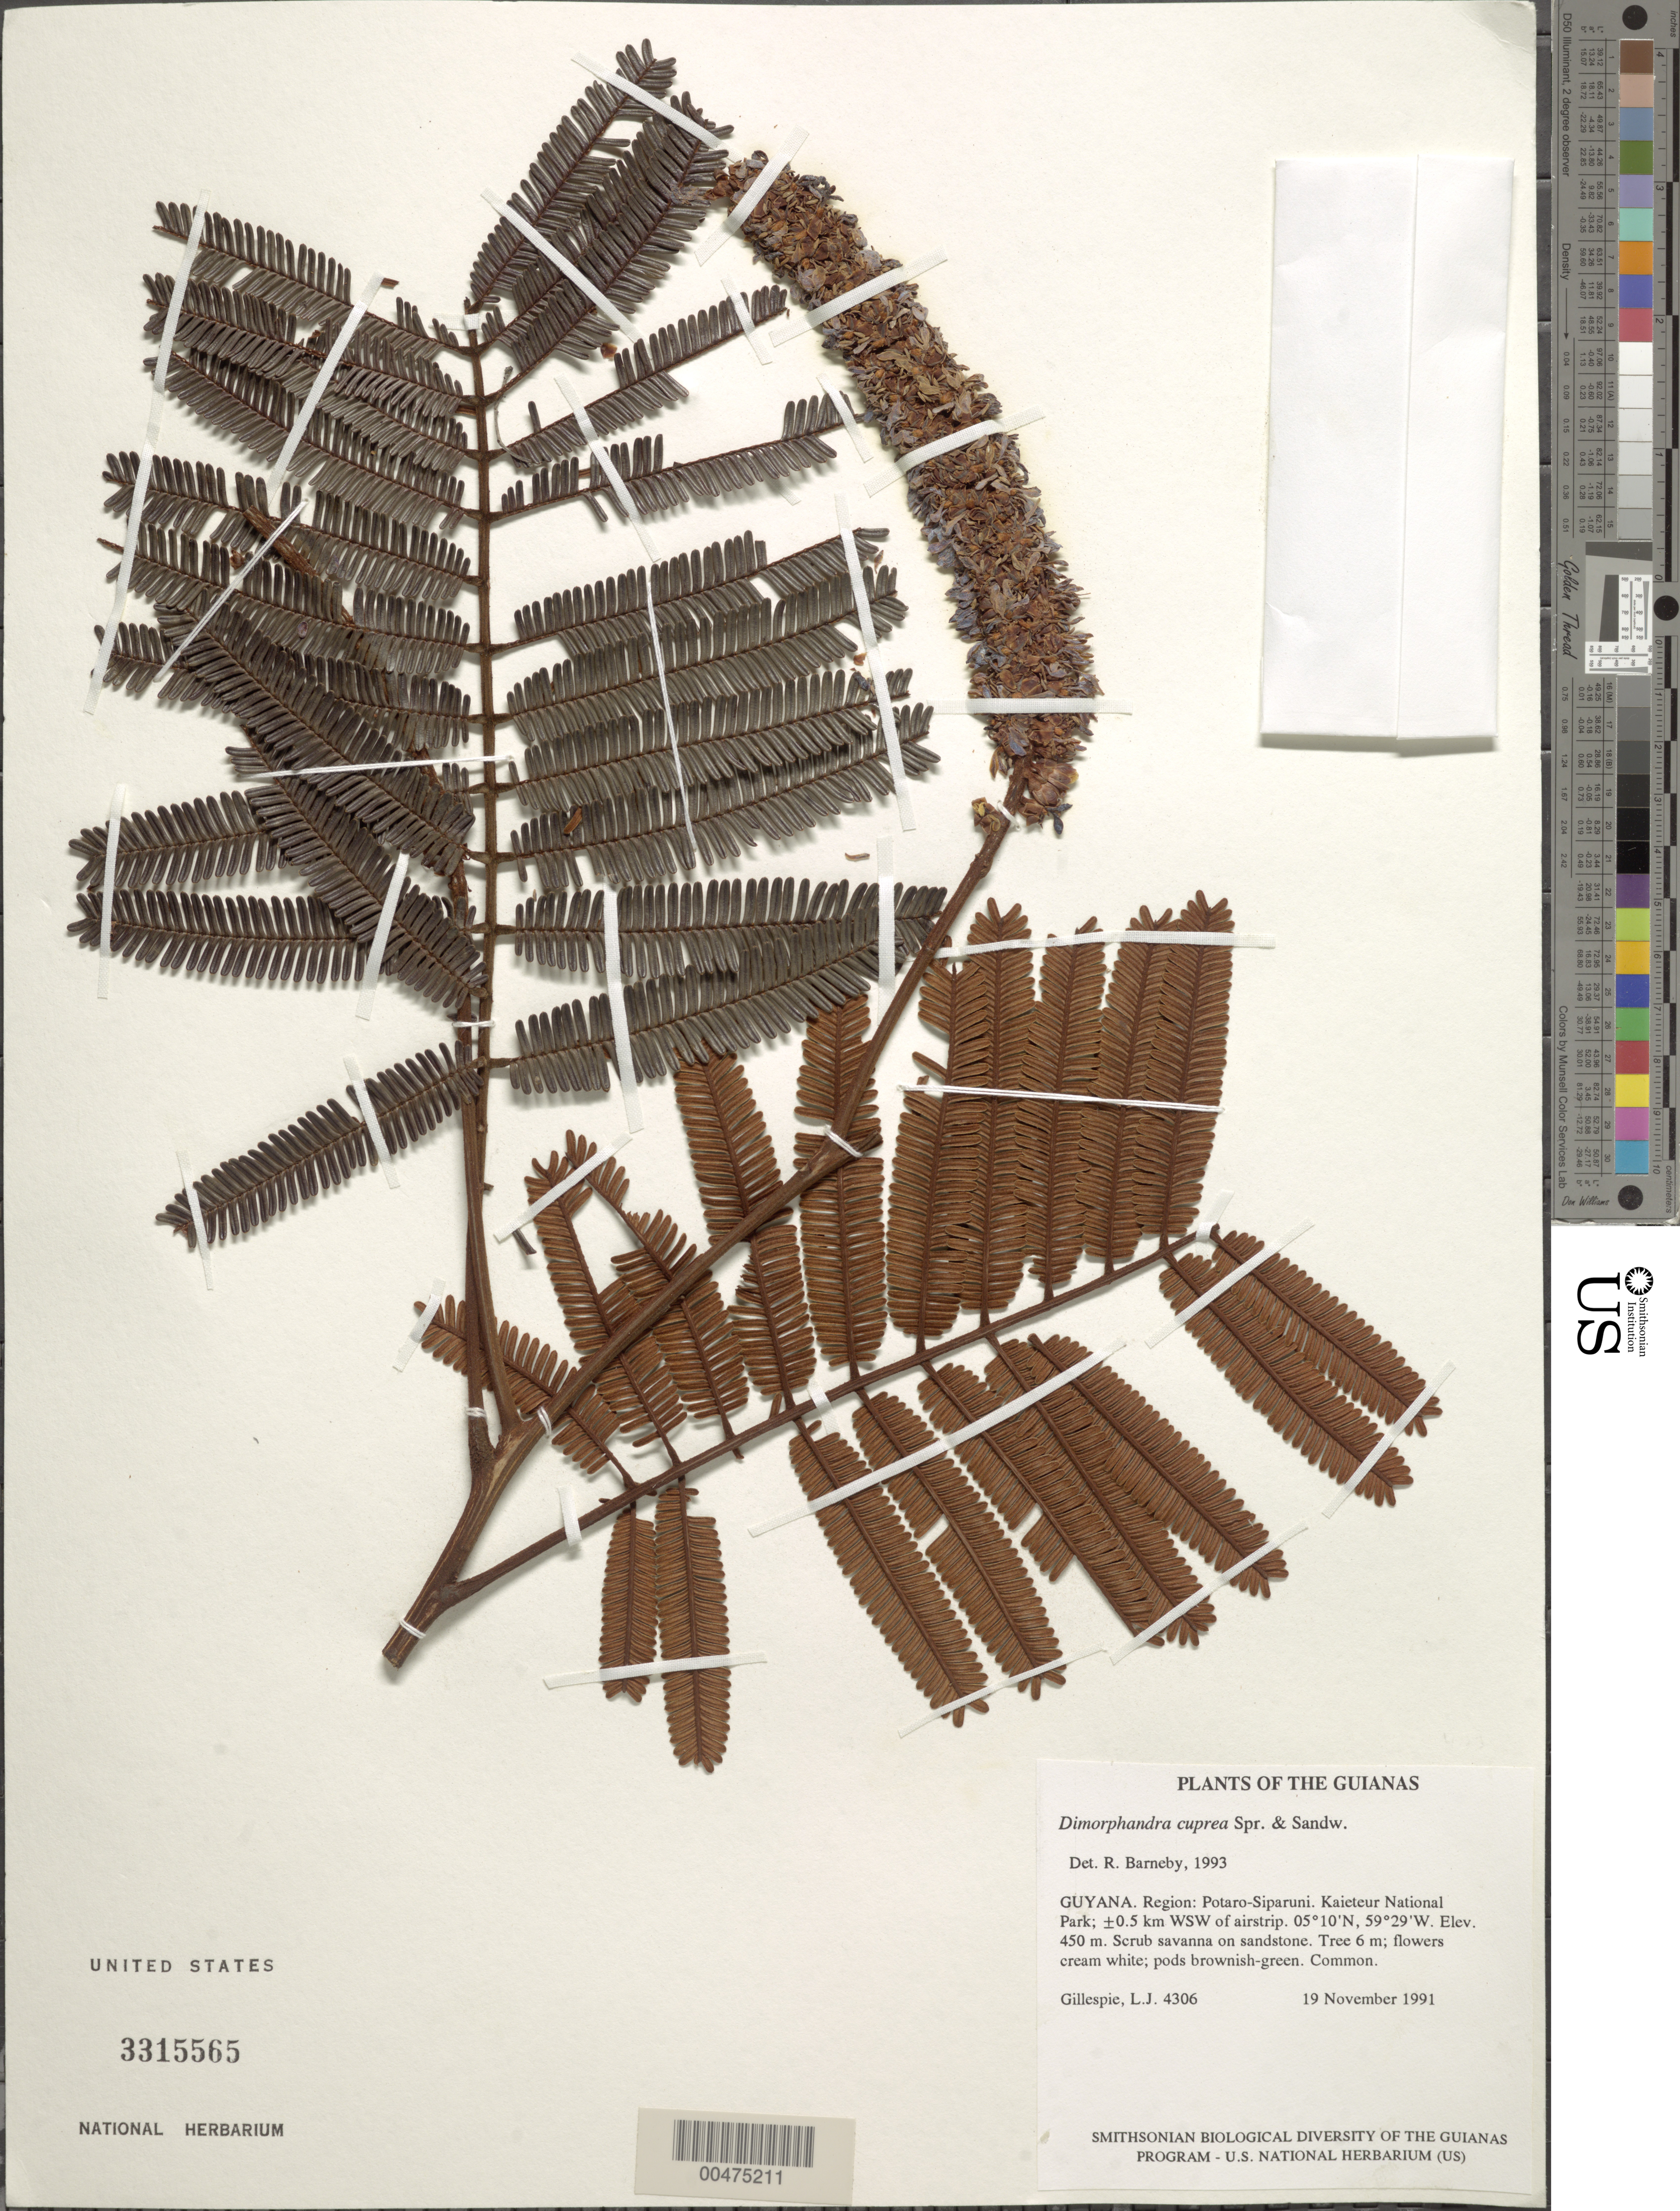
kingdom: Plantae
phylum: Tracheophyta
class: Magnoliopsida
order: Fabales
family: Fabaceae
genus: Dimorphandra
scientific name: Dimorphandra cuprea subsp. cuprea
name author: Sprague & Sandwith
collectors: L. J. Gillespie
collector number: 4306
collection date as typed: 19 November 1991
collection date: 1991-11-19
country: Guyana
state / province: Potaro-Siparuni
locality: Kaieteur National Park; ±0.5 km WSW of airstrip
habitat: Scrub savanna on sandstone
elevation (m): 450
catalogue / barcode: US 3315565